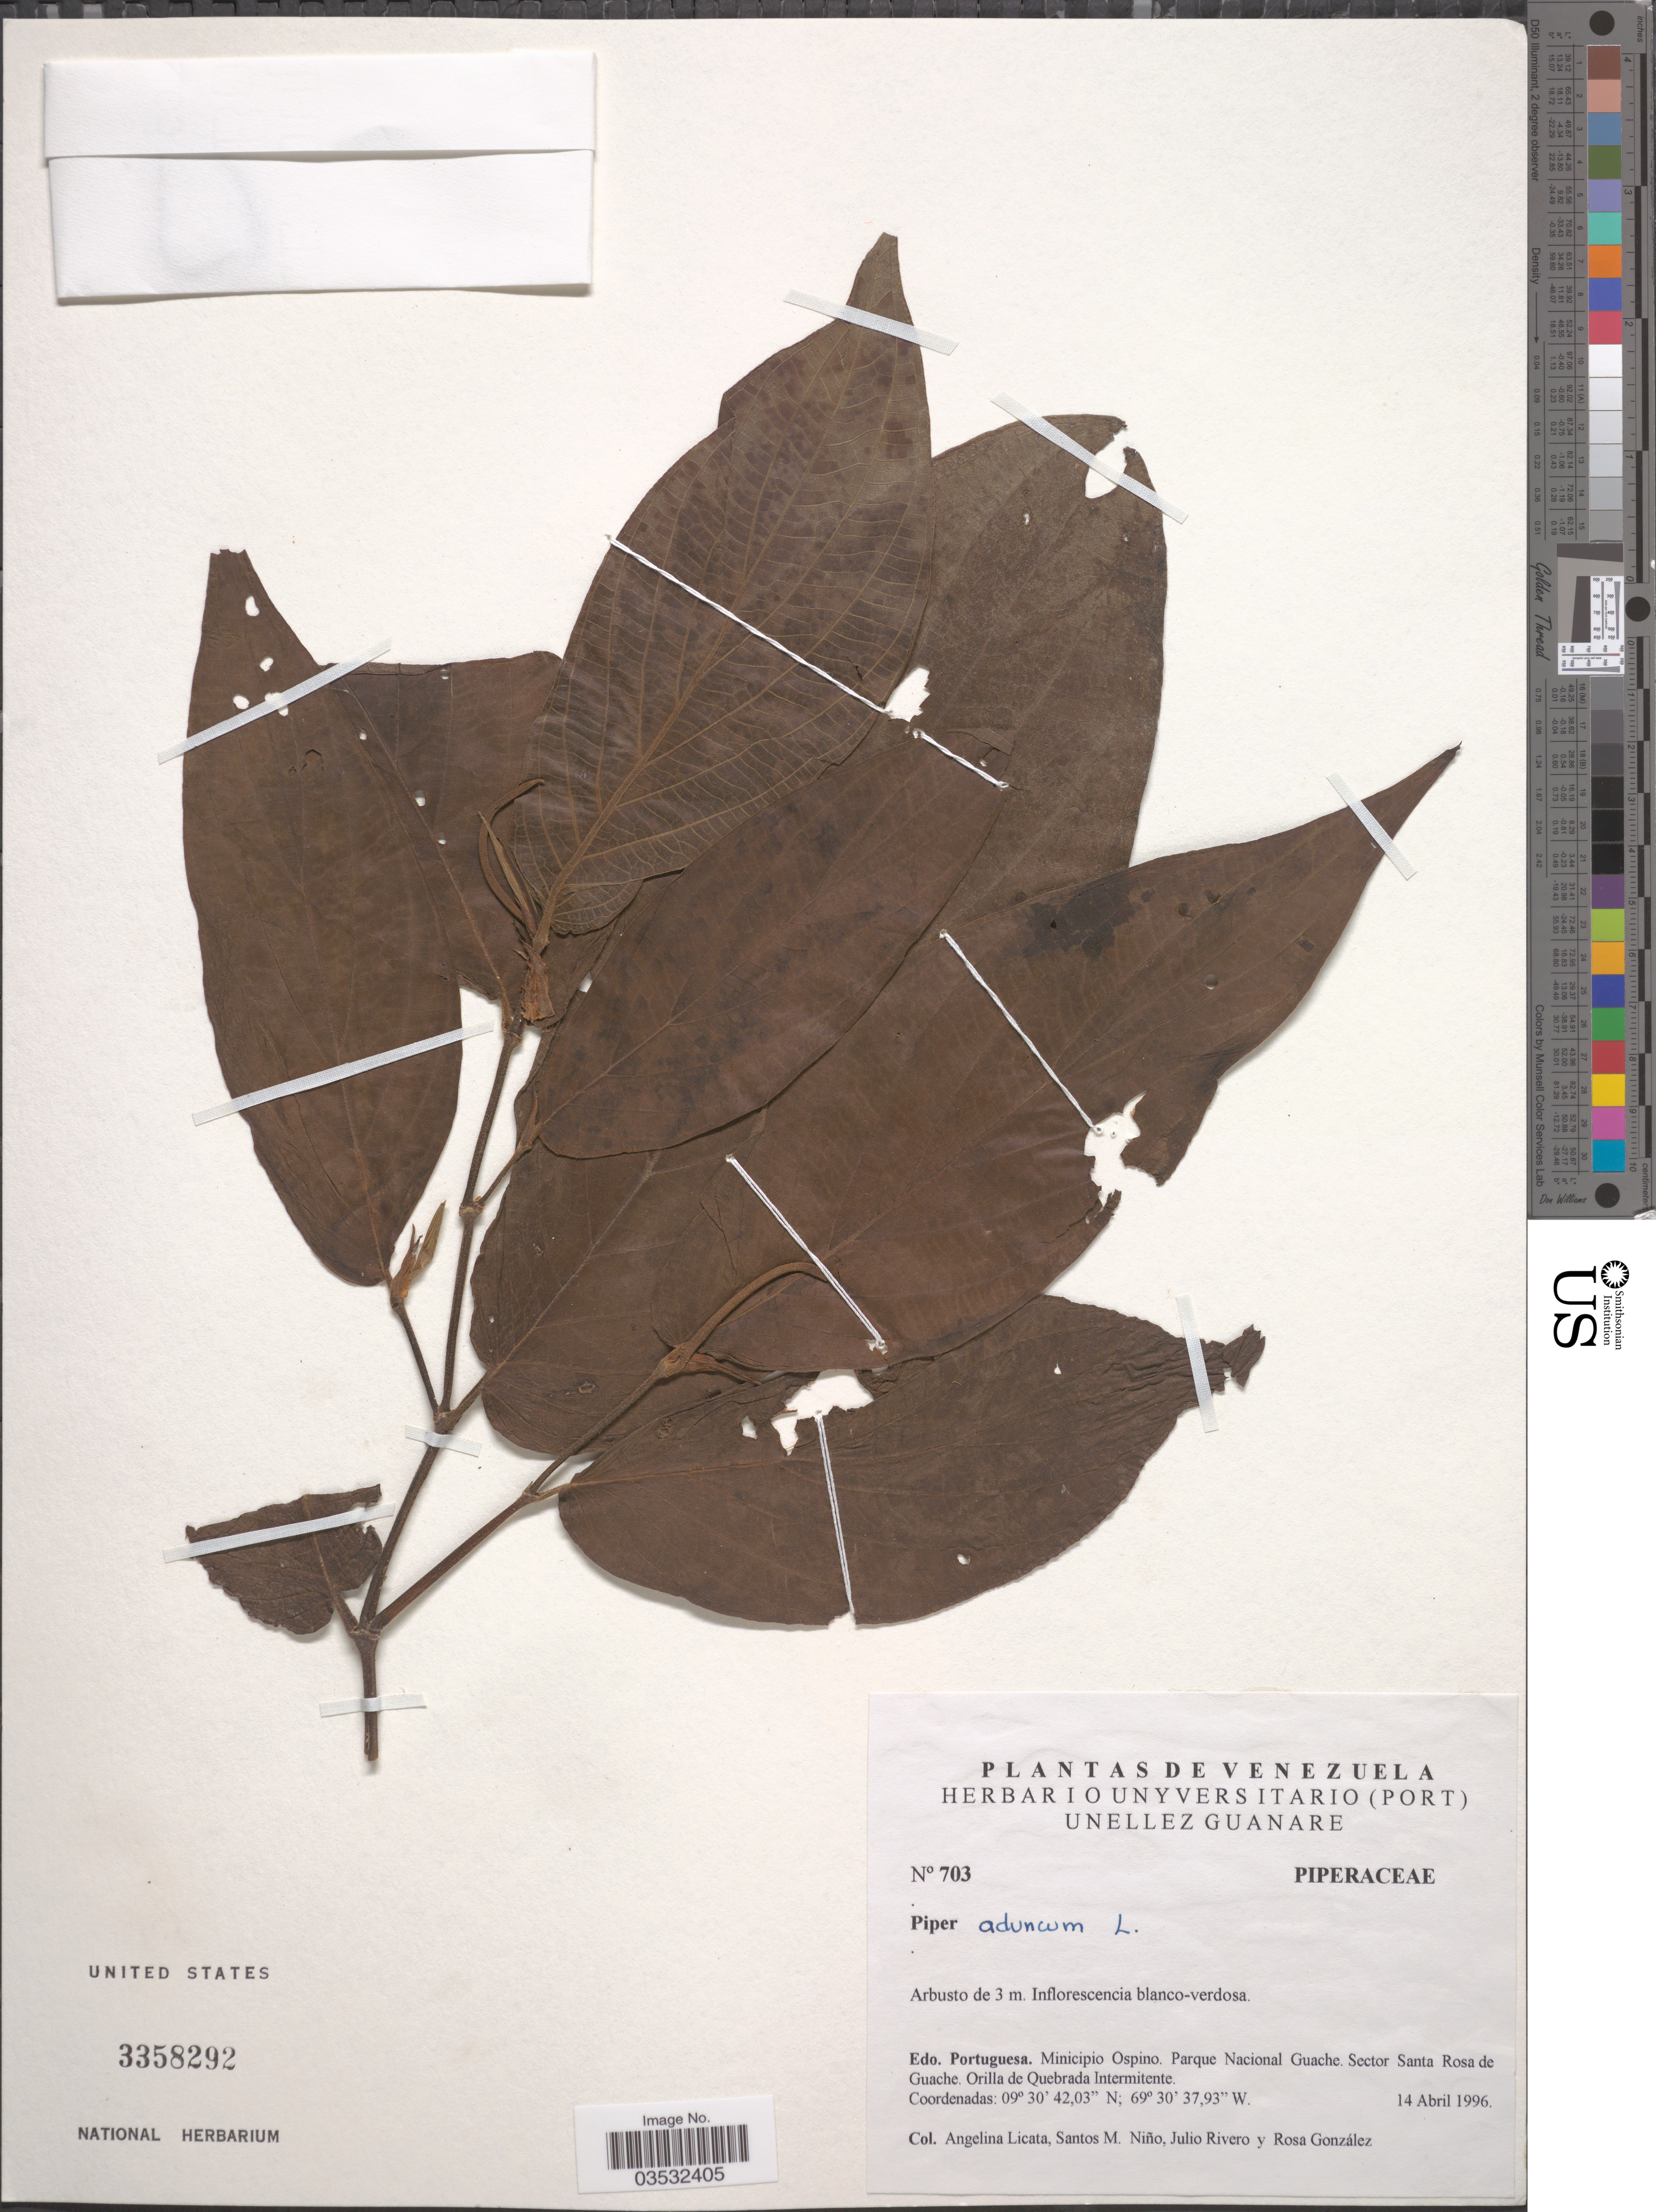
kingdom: Plantae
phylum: Tracheophyta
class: Magnoliopsida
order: Piperales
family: Piperaceae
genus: Piper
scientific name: Piper aduncum var. aduncum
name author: L.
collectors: A. Licata, S. M. Niño, J. Rivero & R. González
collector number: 703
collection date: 1996-04-14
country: Venezuela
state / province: Portuguesa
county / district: Ospino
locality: Parque Nacional Guache. Sector Santa Rosa de Guache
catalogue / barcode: US 3358292